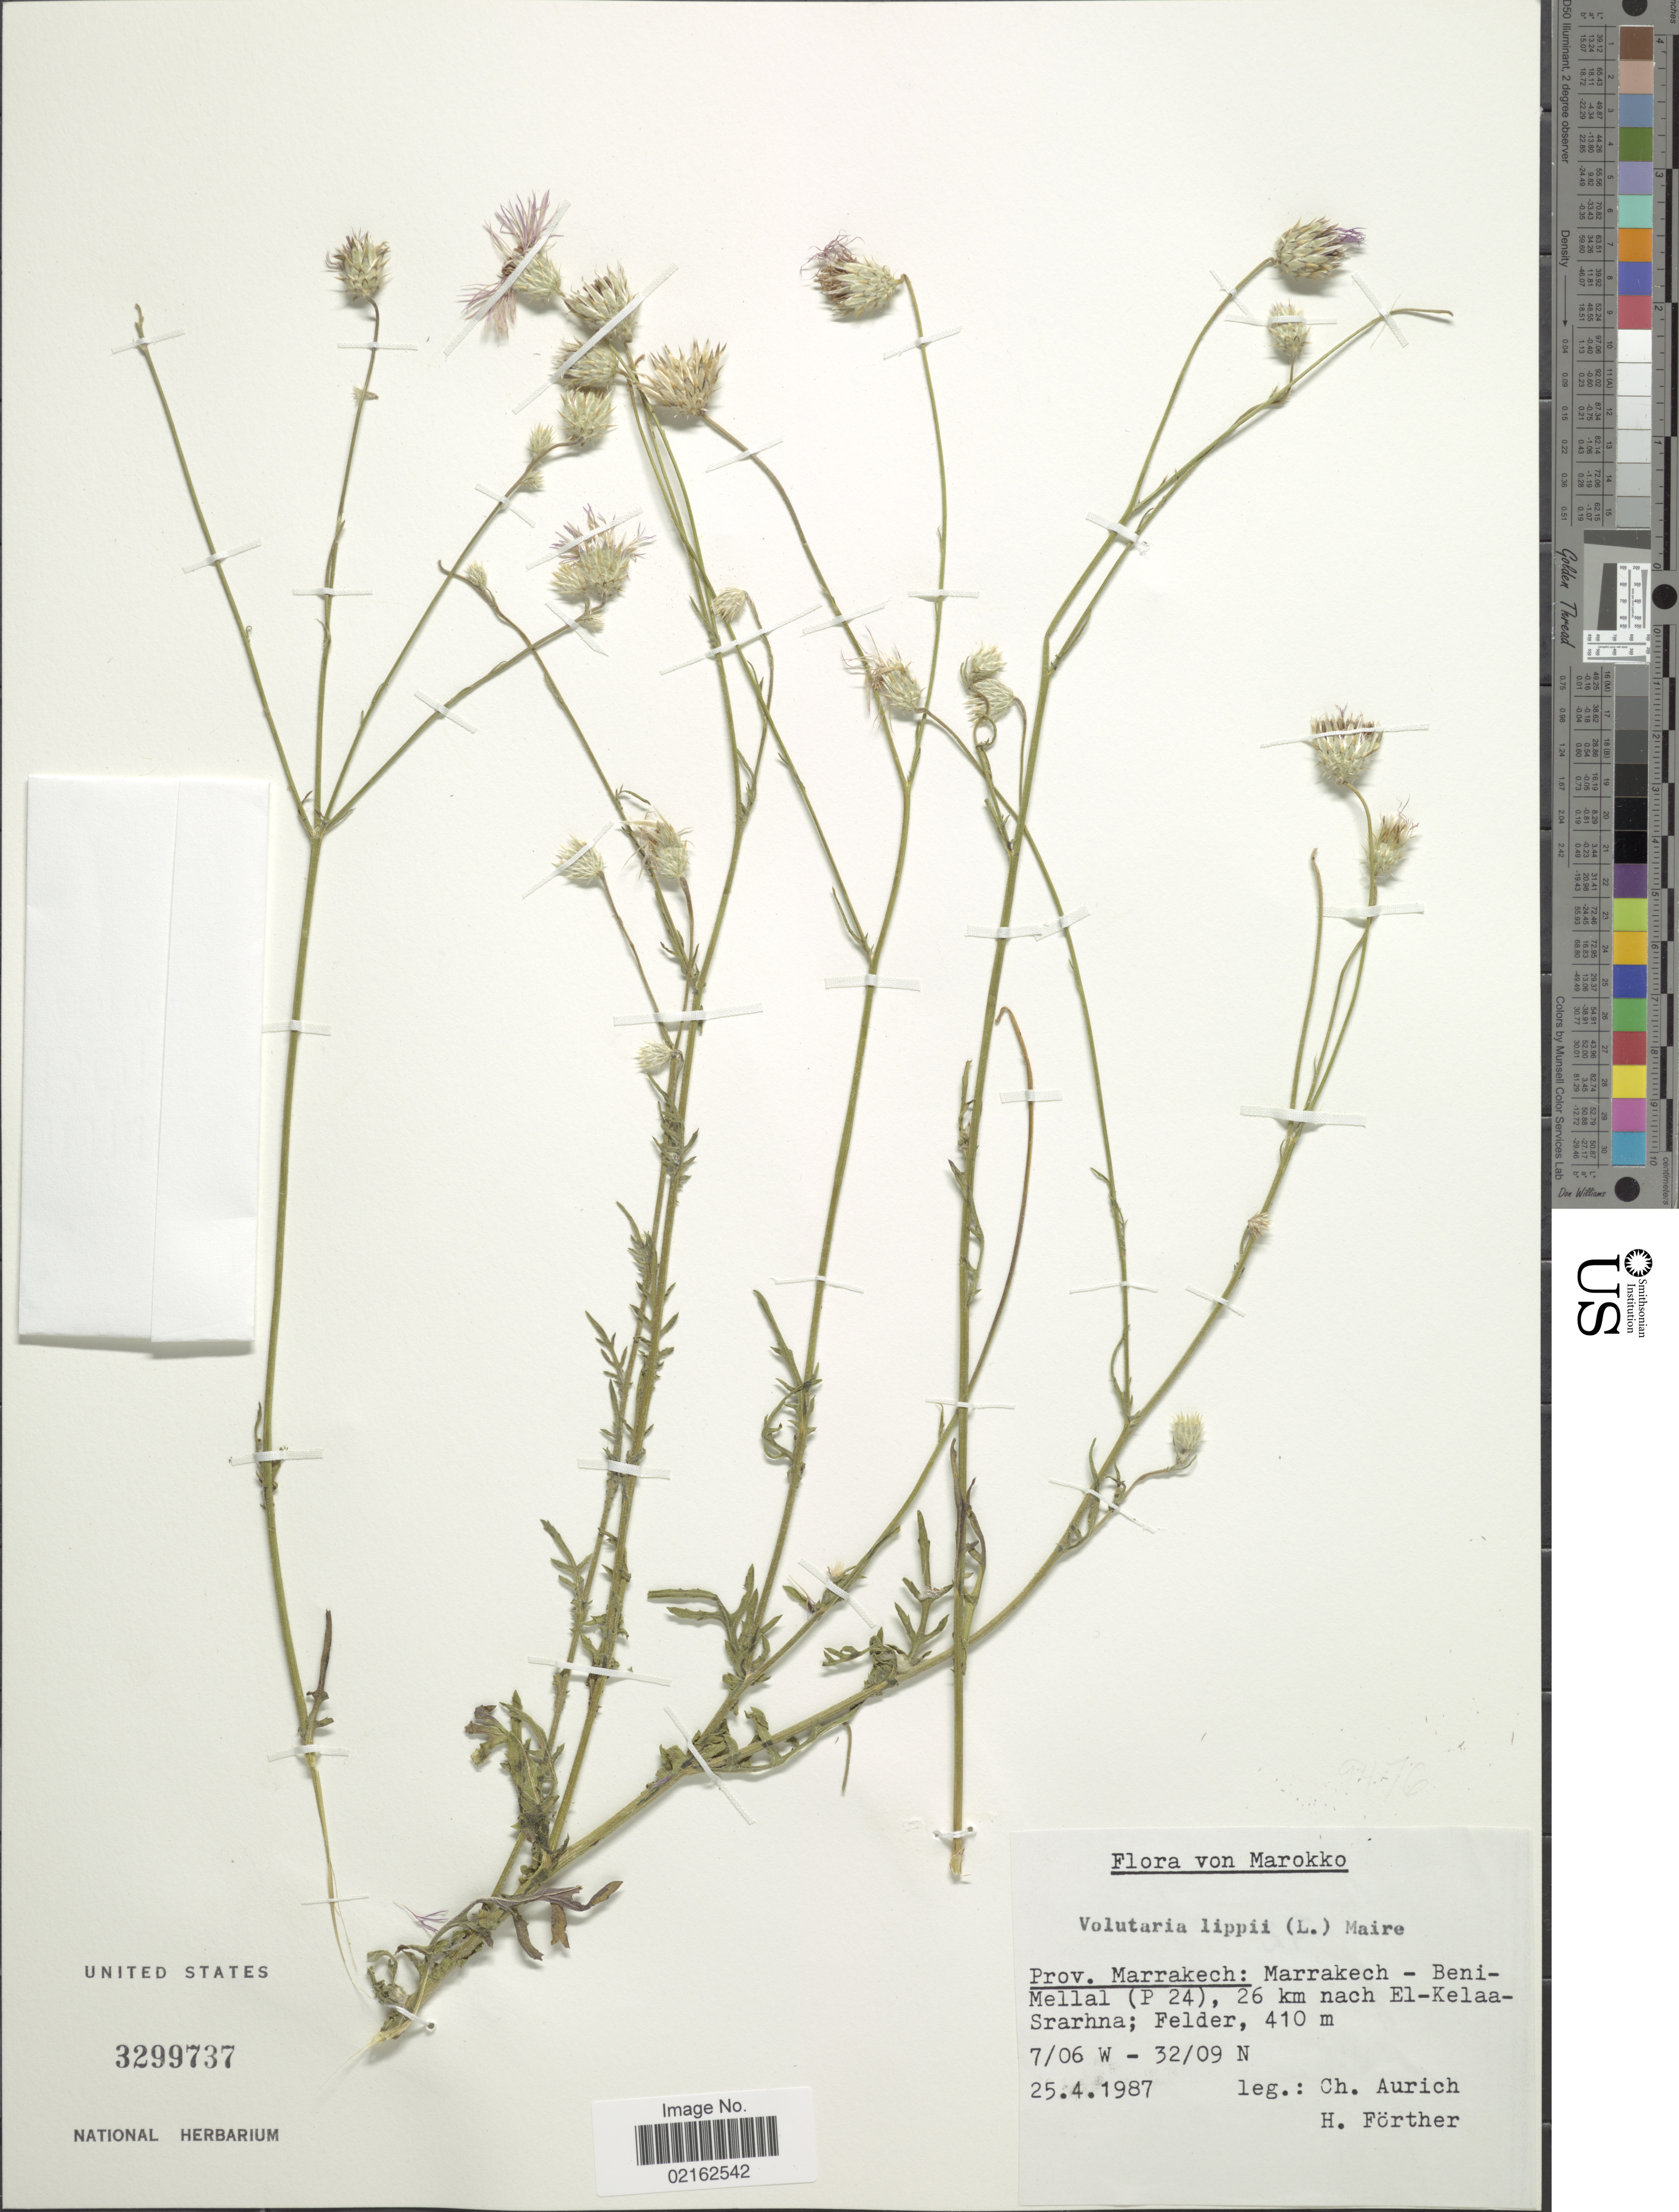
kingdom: Plantae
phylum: Tracheophyta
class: Magnoliopsida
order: Asterales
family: Asteraceae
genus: Volutaria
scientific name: Volutaria lippii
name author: (L.) Maire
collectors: C. Aurich & H. Förther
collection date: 1987-04-25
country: Morocco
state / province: Marrakech-Tensift-Al Haouz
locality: Prov. Marrakech, Marrakech-Beni-Mellal (P 24), 26 km nach El-Kelaa-Srarhna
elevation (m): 410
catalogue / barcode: US 3299737